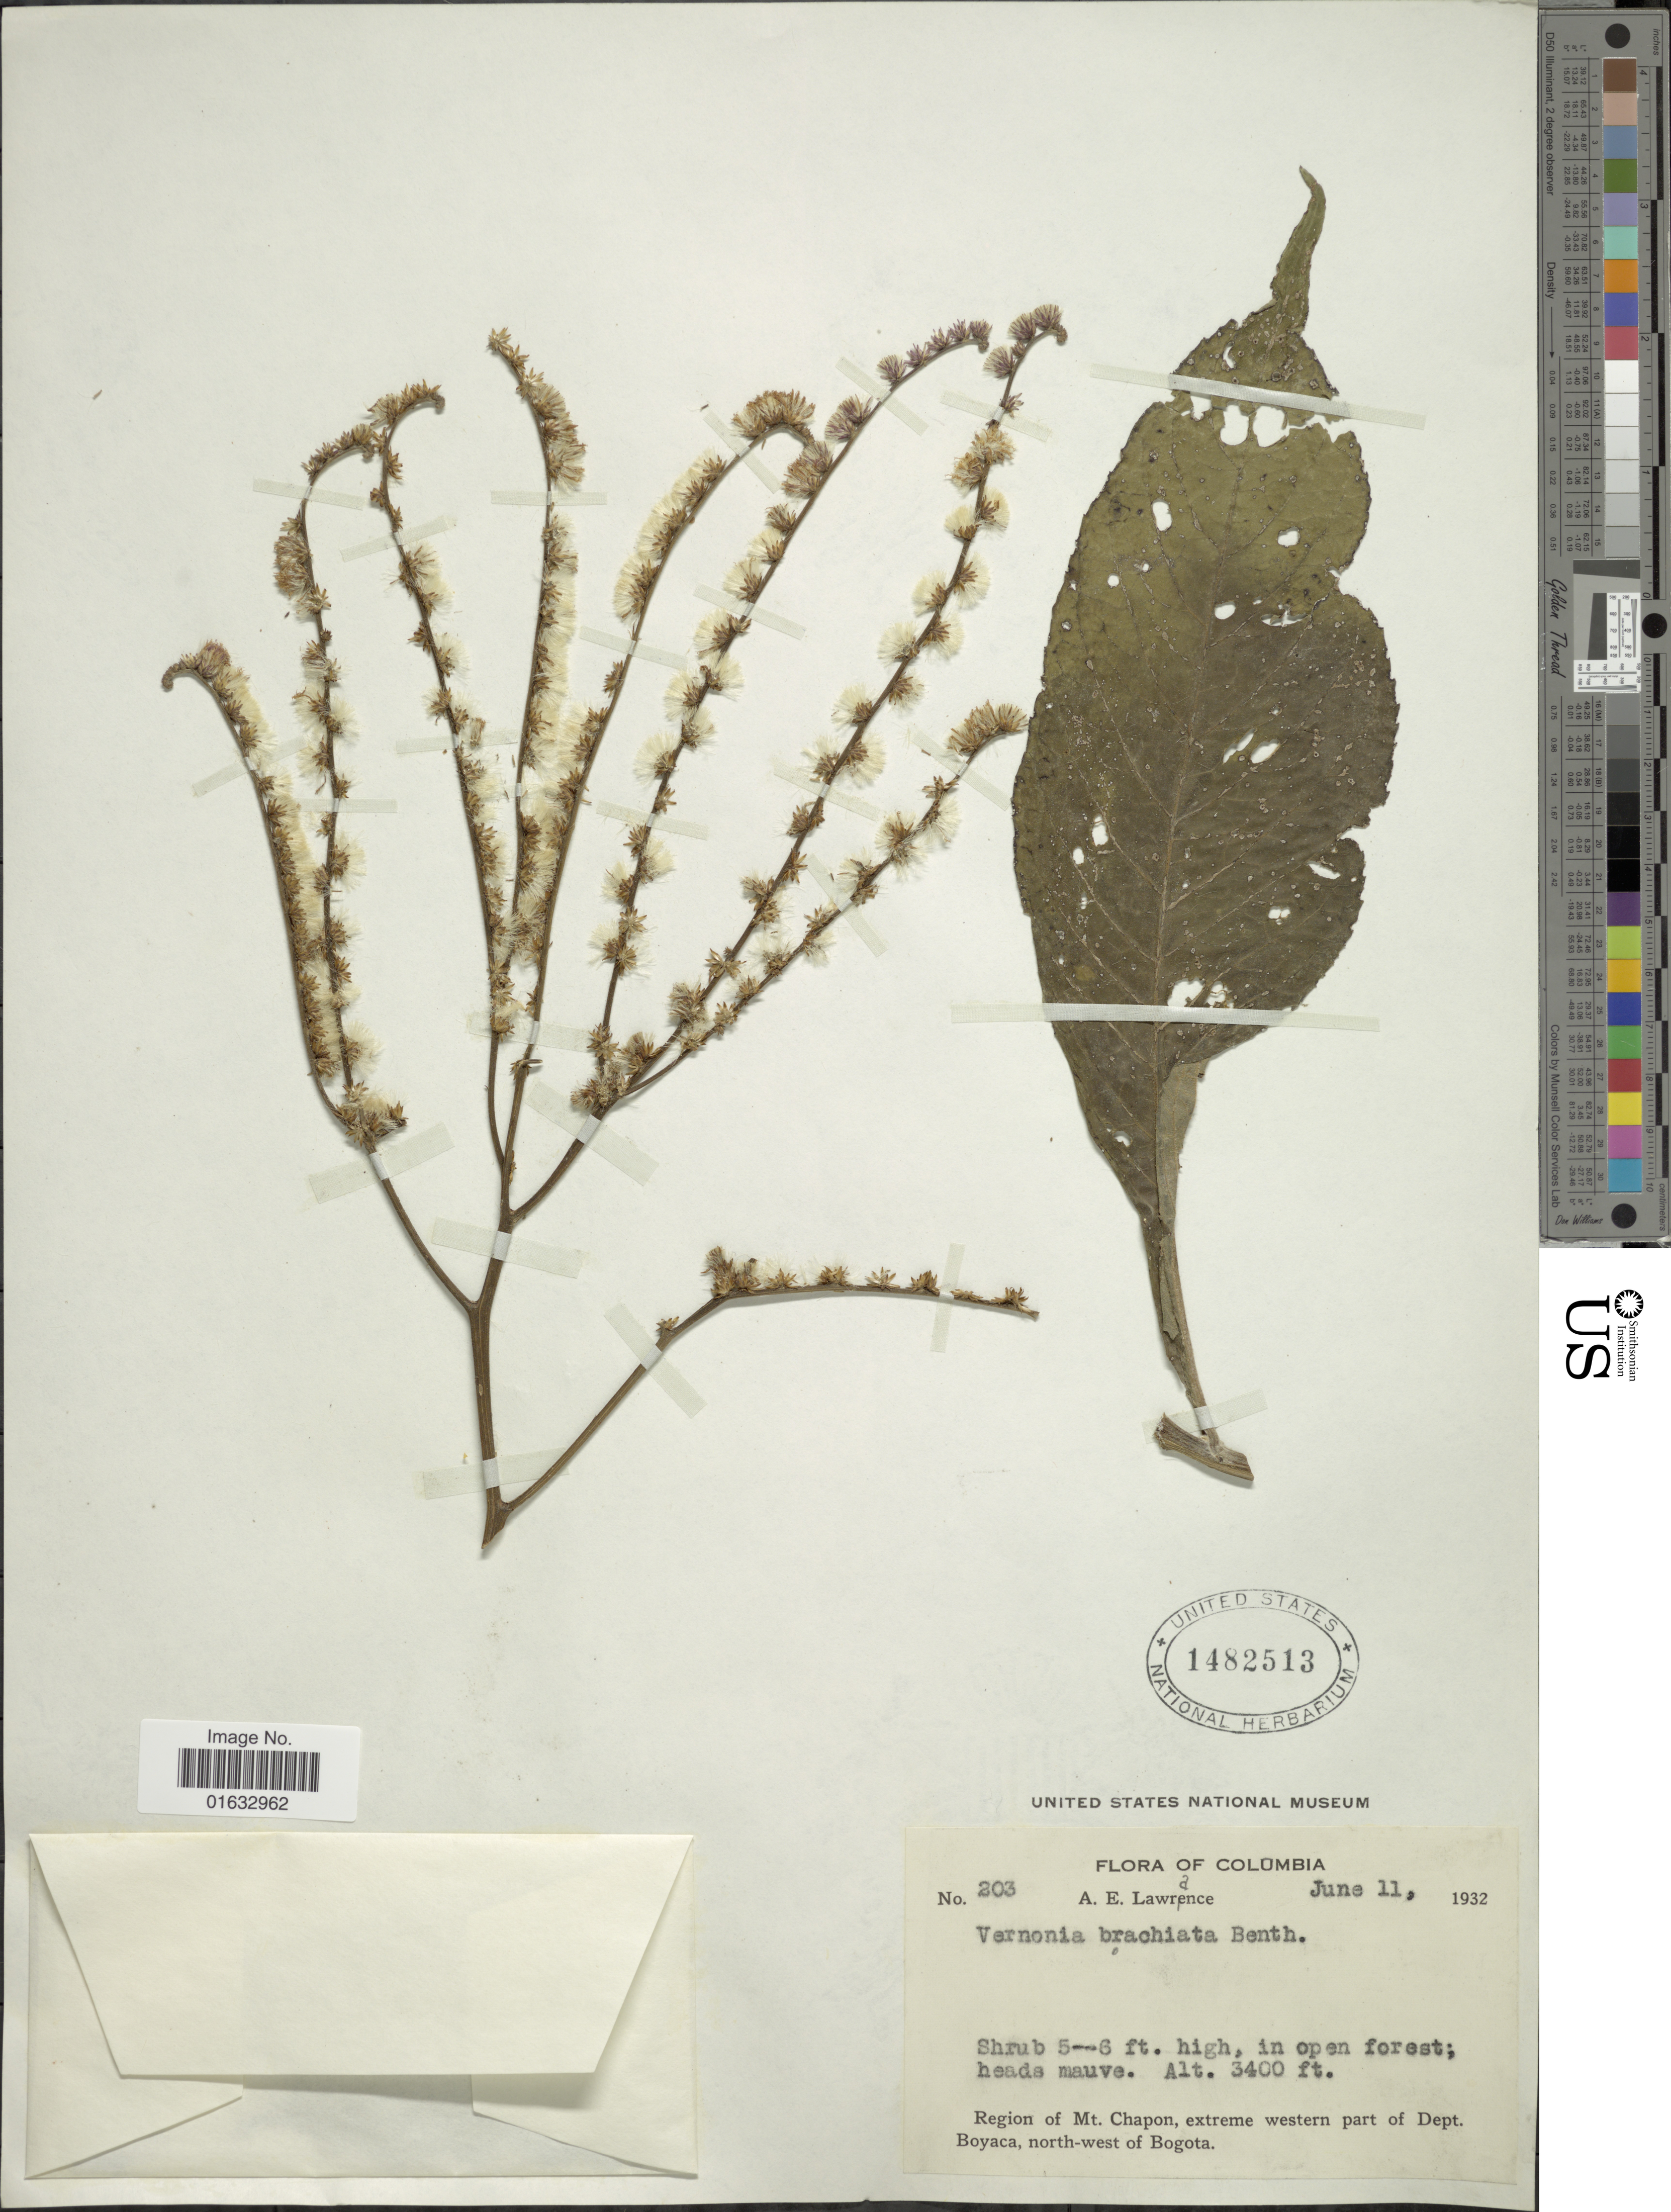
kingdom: Plantae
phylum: Tracheophyta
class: Magnoliopsida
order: Asterales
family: Asteraceae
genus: Eirmocephala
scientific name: Eirmocephala brachiata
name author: (Benth.) H. Rob.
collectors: A. Lawrance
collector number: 203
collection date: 1932-06-11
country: Colombia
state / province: Boyacá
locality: Colombia, Region of Mt. Chapon, extreme western part of Dept. Boyaca, north-west of Bogota.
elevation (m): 1036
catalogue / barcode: US 1482513